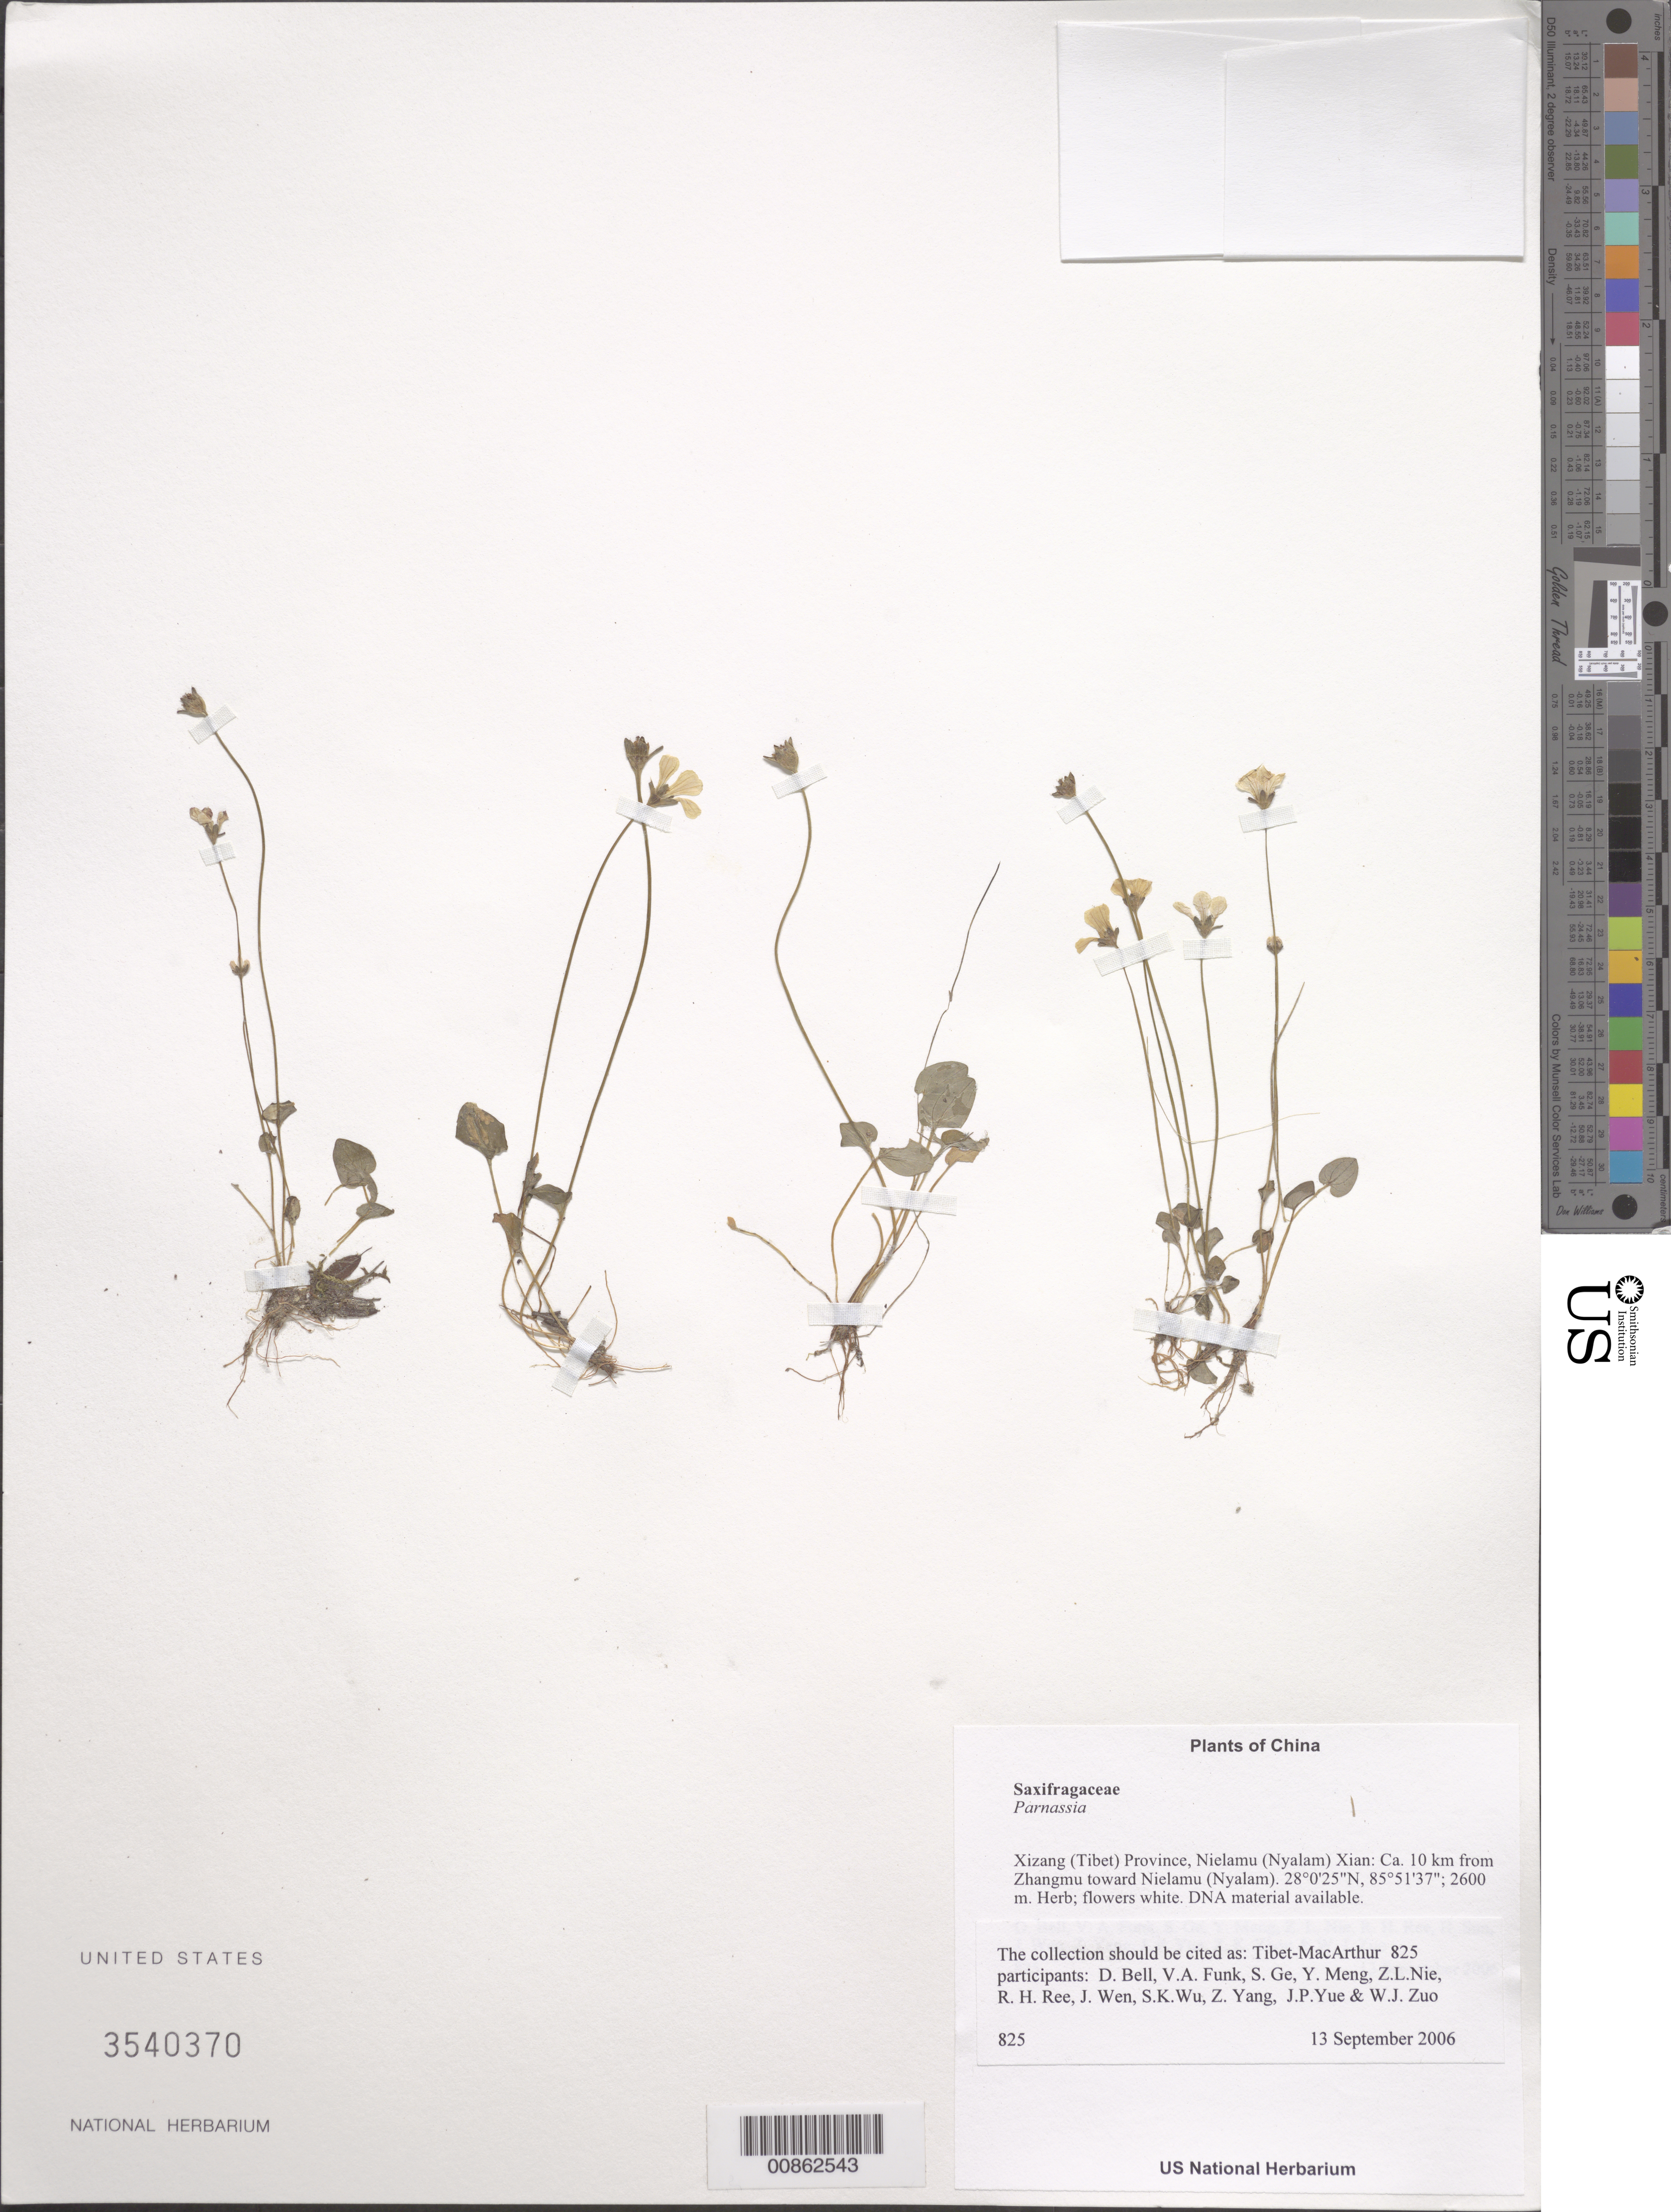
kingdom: Plantae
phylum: Tracheophyta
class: Magnoliopsida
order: Celastrales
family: Parnassiaceae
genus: Parnassia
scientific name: Parnassia sp.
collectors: Tibet-MacArthur, D. A. Bell, V. Funk, S. Ge, Y. Meng, Z. Nie, R. Ree, H. Sun, J. Wen, Z. Yang, J. Yue, Z. Zhou & W. Zuo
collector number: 825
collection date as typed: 13 Sep 2006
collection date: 2006-09-13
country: China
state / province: Xizang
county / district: Nielamu (Nyalam) Xian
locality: Ca. 10 km from Zhangmu toward Nielamu (Nyalam).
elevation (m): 2600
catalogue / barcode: US 3540370